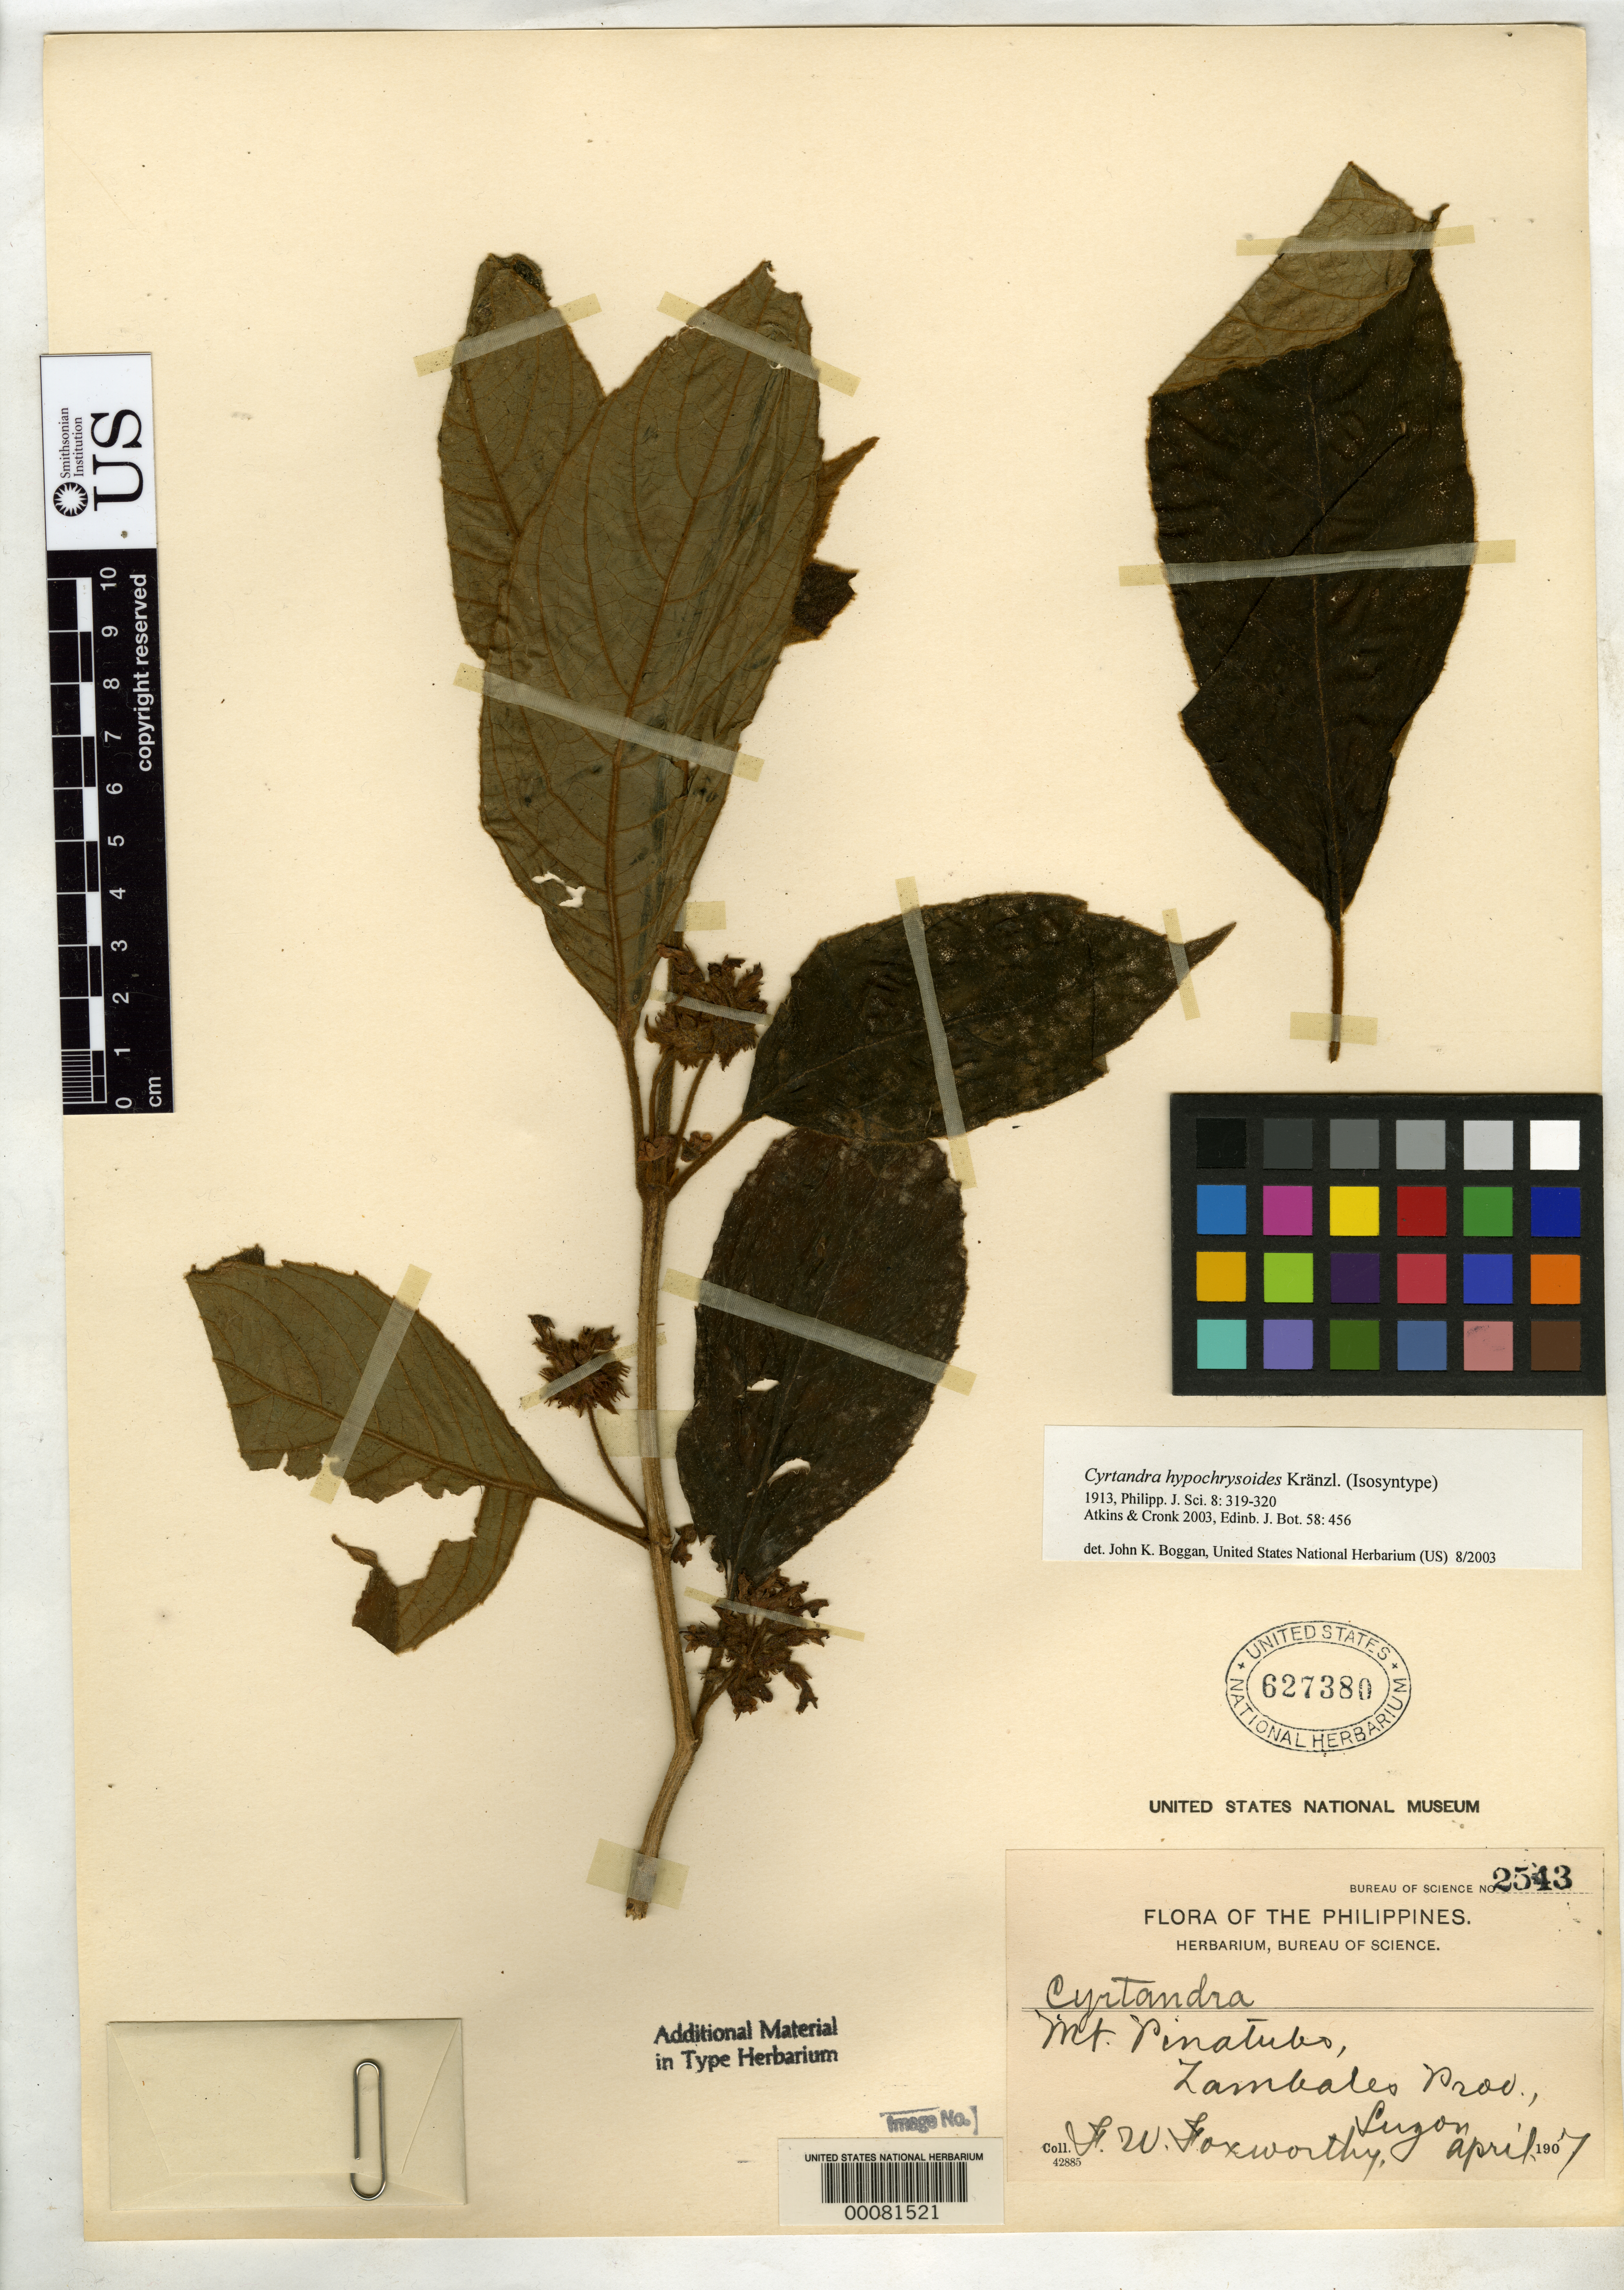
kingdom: Plantae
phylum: Tracheophyta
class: Magnoliopsida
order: Lamiales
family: Gesneriaceae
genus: Cyrtandra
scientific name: Cyrtandra hypochrysoides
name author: Kraenzl.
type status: Lectotype; Type Collection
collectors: F. W. Foxworthy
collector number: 2543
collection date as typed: Apr 1907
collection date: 1907-04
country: Philippines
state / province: Central Luzon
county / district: Zambales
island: Luzon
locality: Mt. Pinatubo.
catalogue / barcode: US 627380